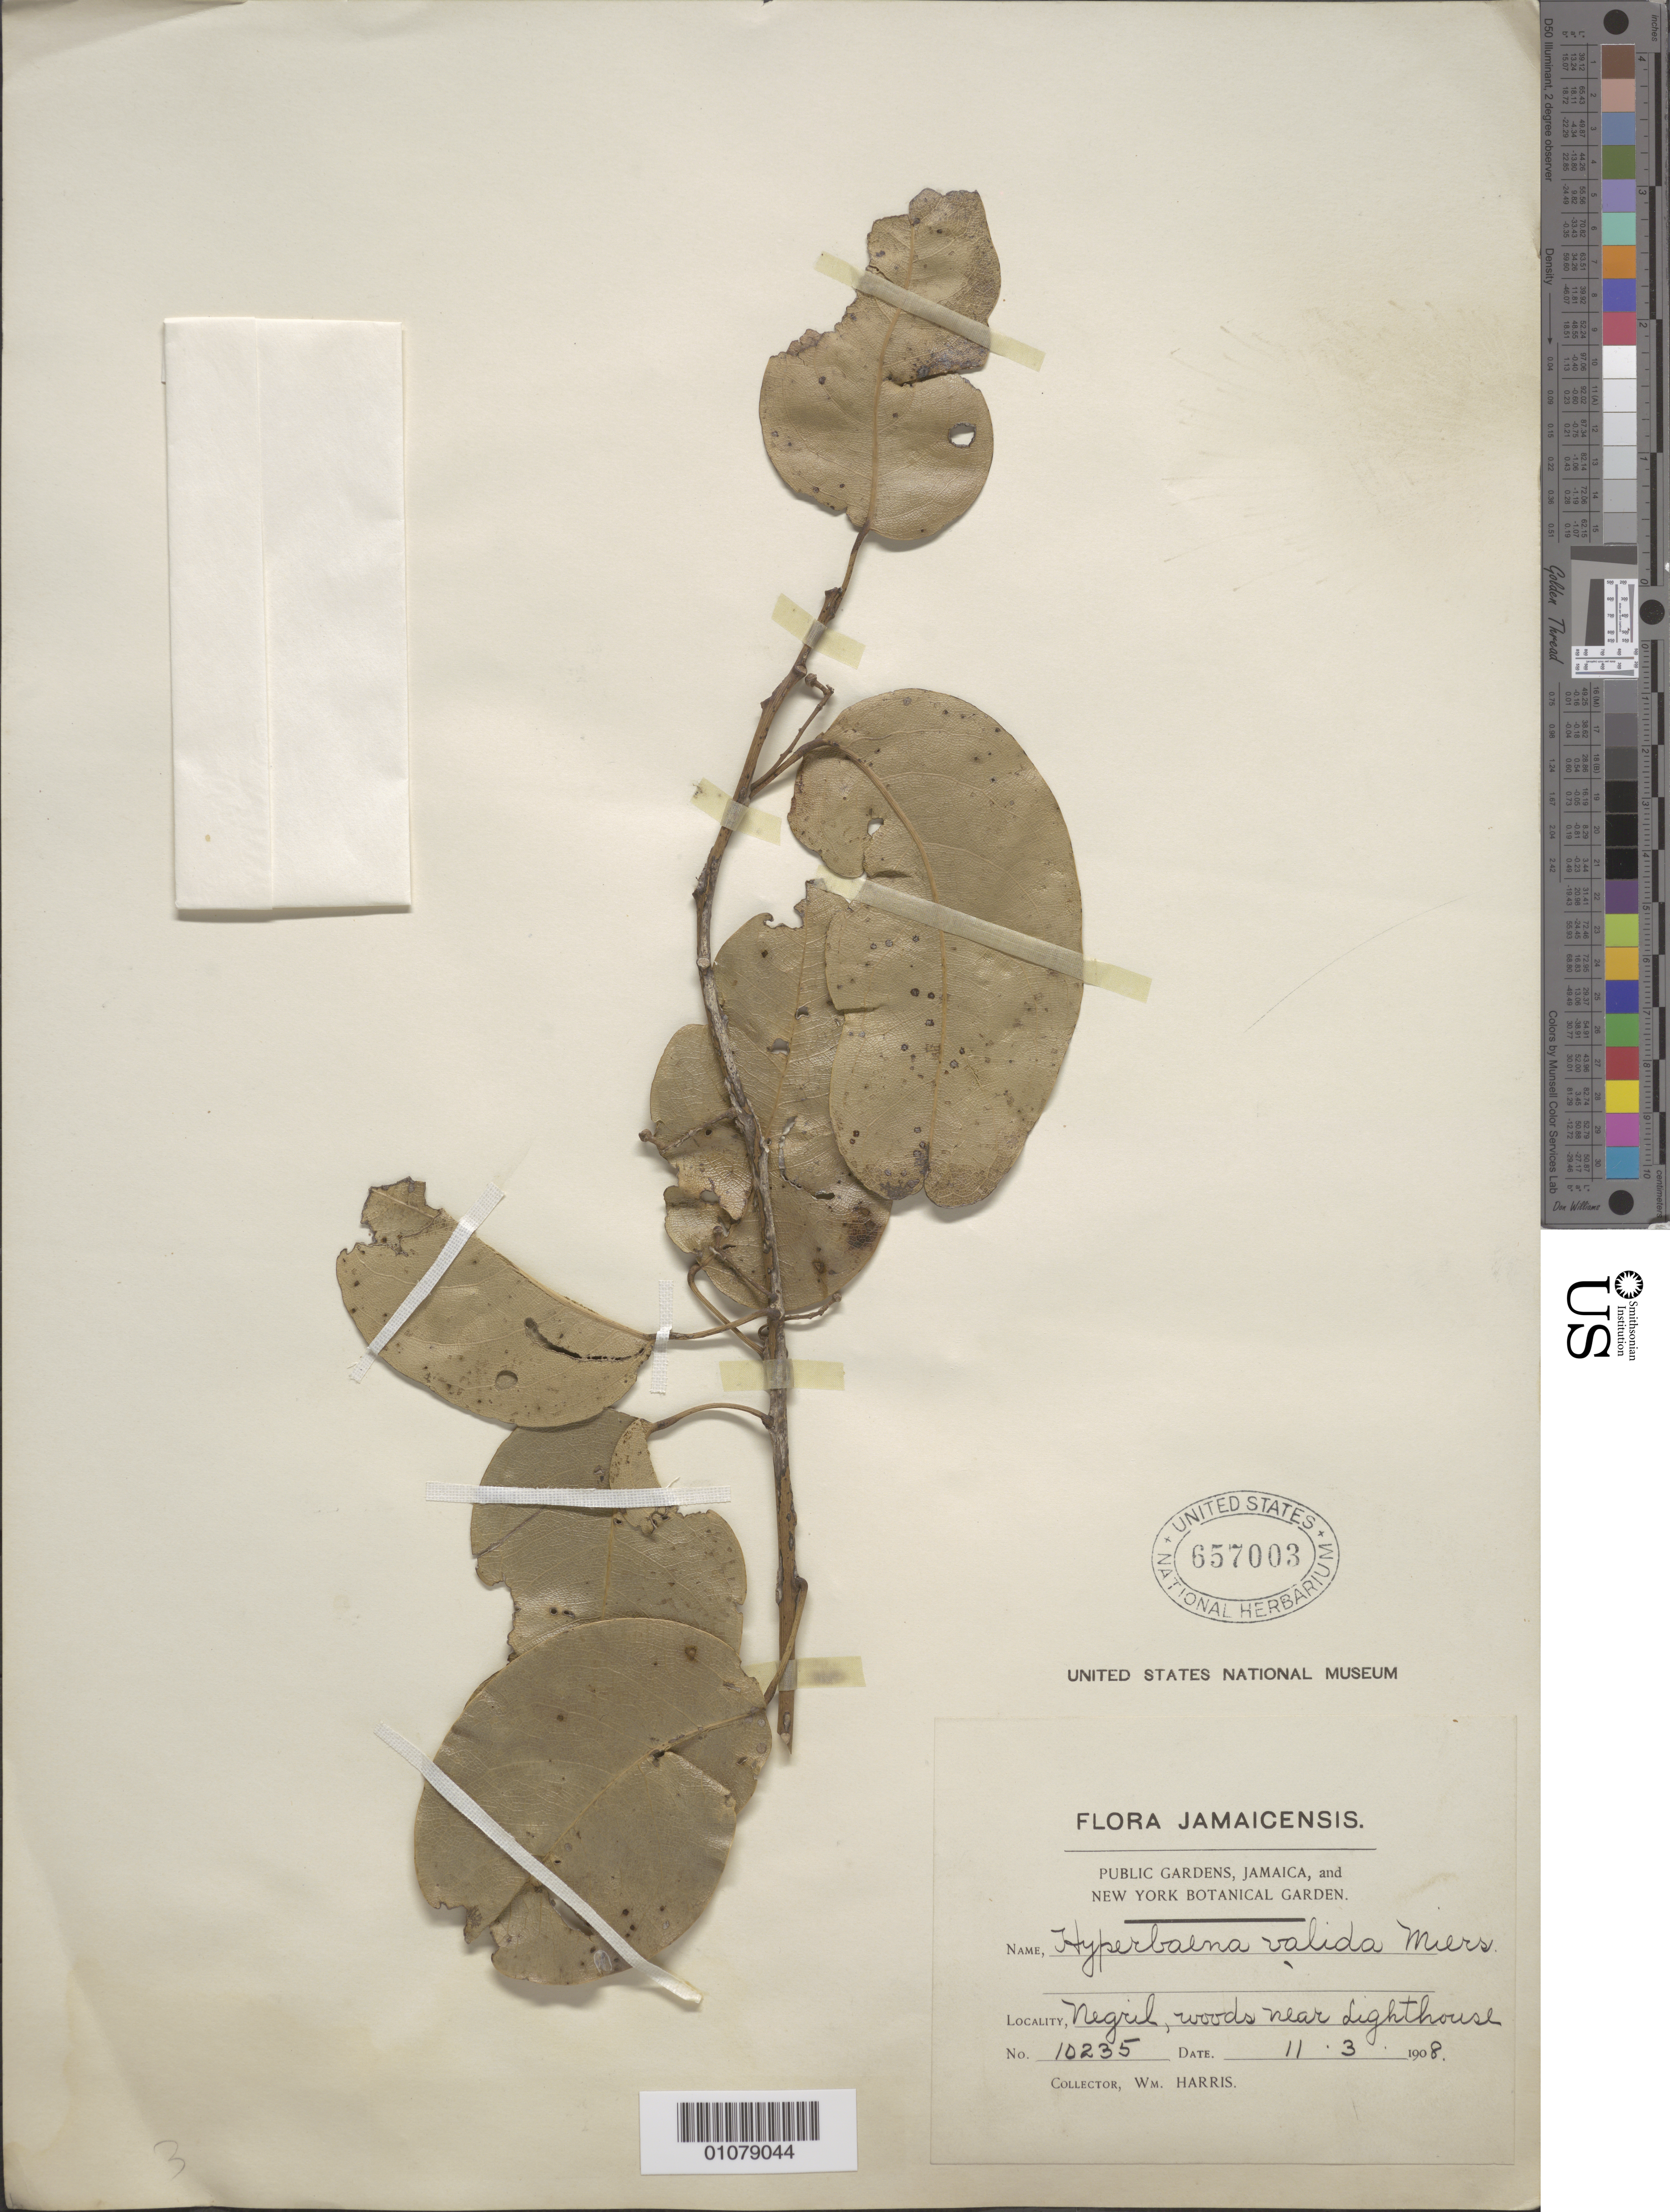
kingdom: Plantae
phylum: Tracheophyta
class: Magnoliopsida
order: Ranunculales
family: Menispermaceae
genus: Hyperbaena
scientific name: Hyperbaena valida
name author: Miers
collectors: W. Harris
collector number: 10235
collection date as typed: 11 Mar 1908 or 03 Nov 1908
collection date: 1908-03-11 or 1908-11-03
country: Jamaica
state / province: Westmoreland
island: Jamaica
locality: Negril, woods near lighthouse.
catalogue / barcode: US 657003